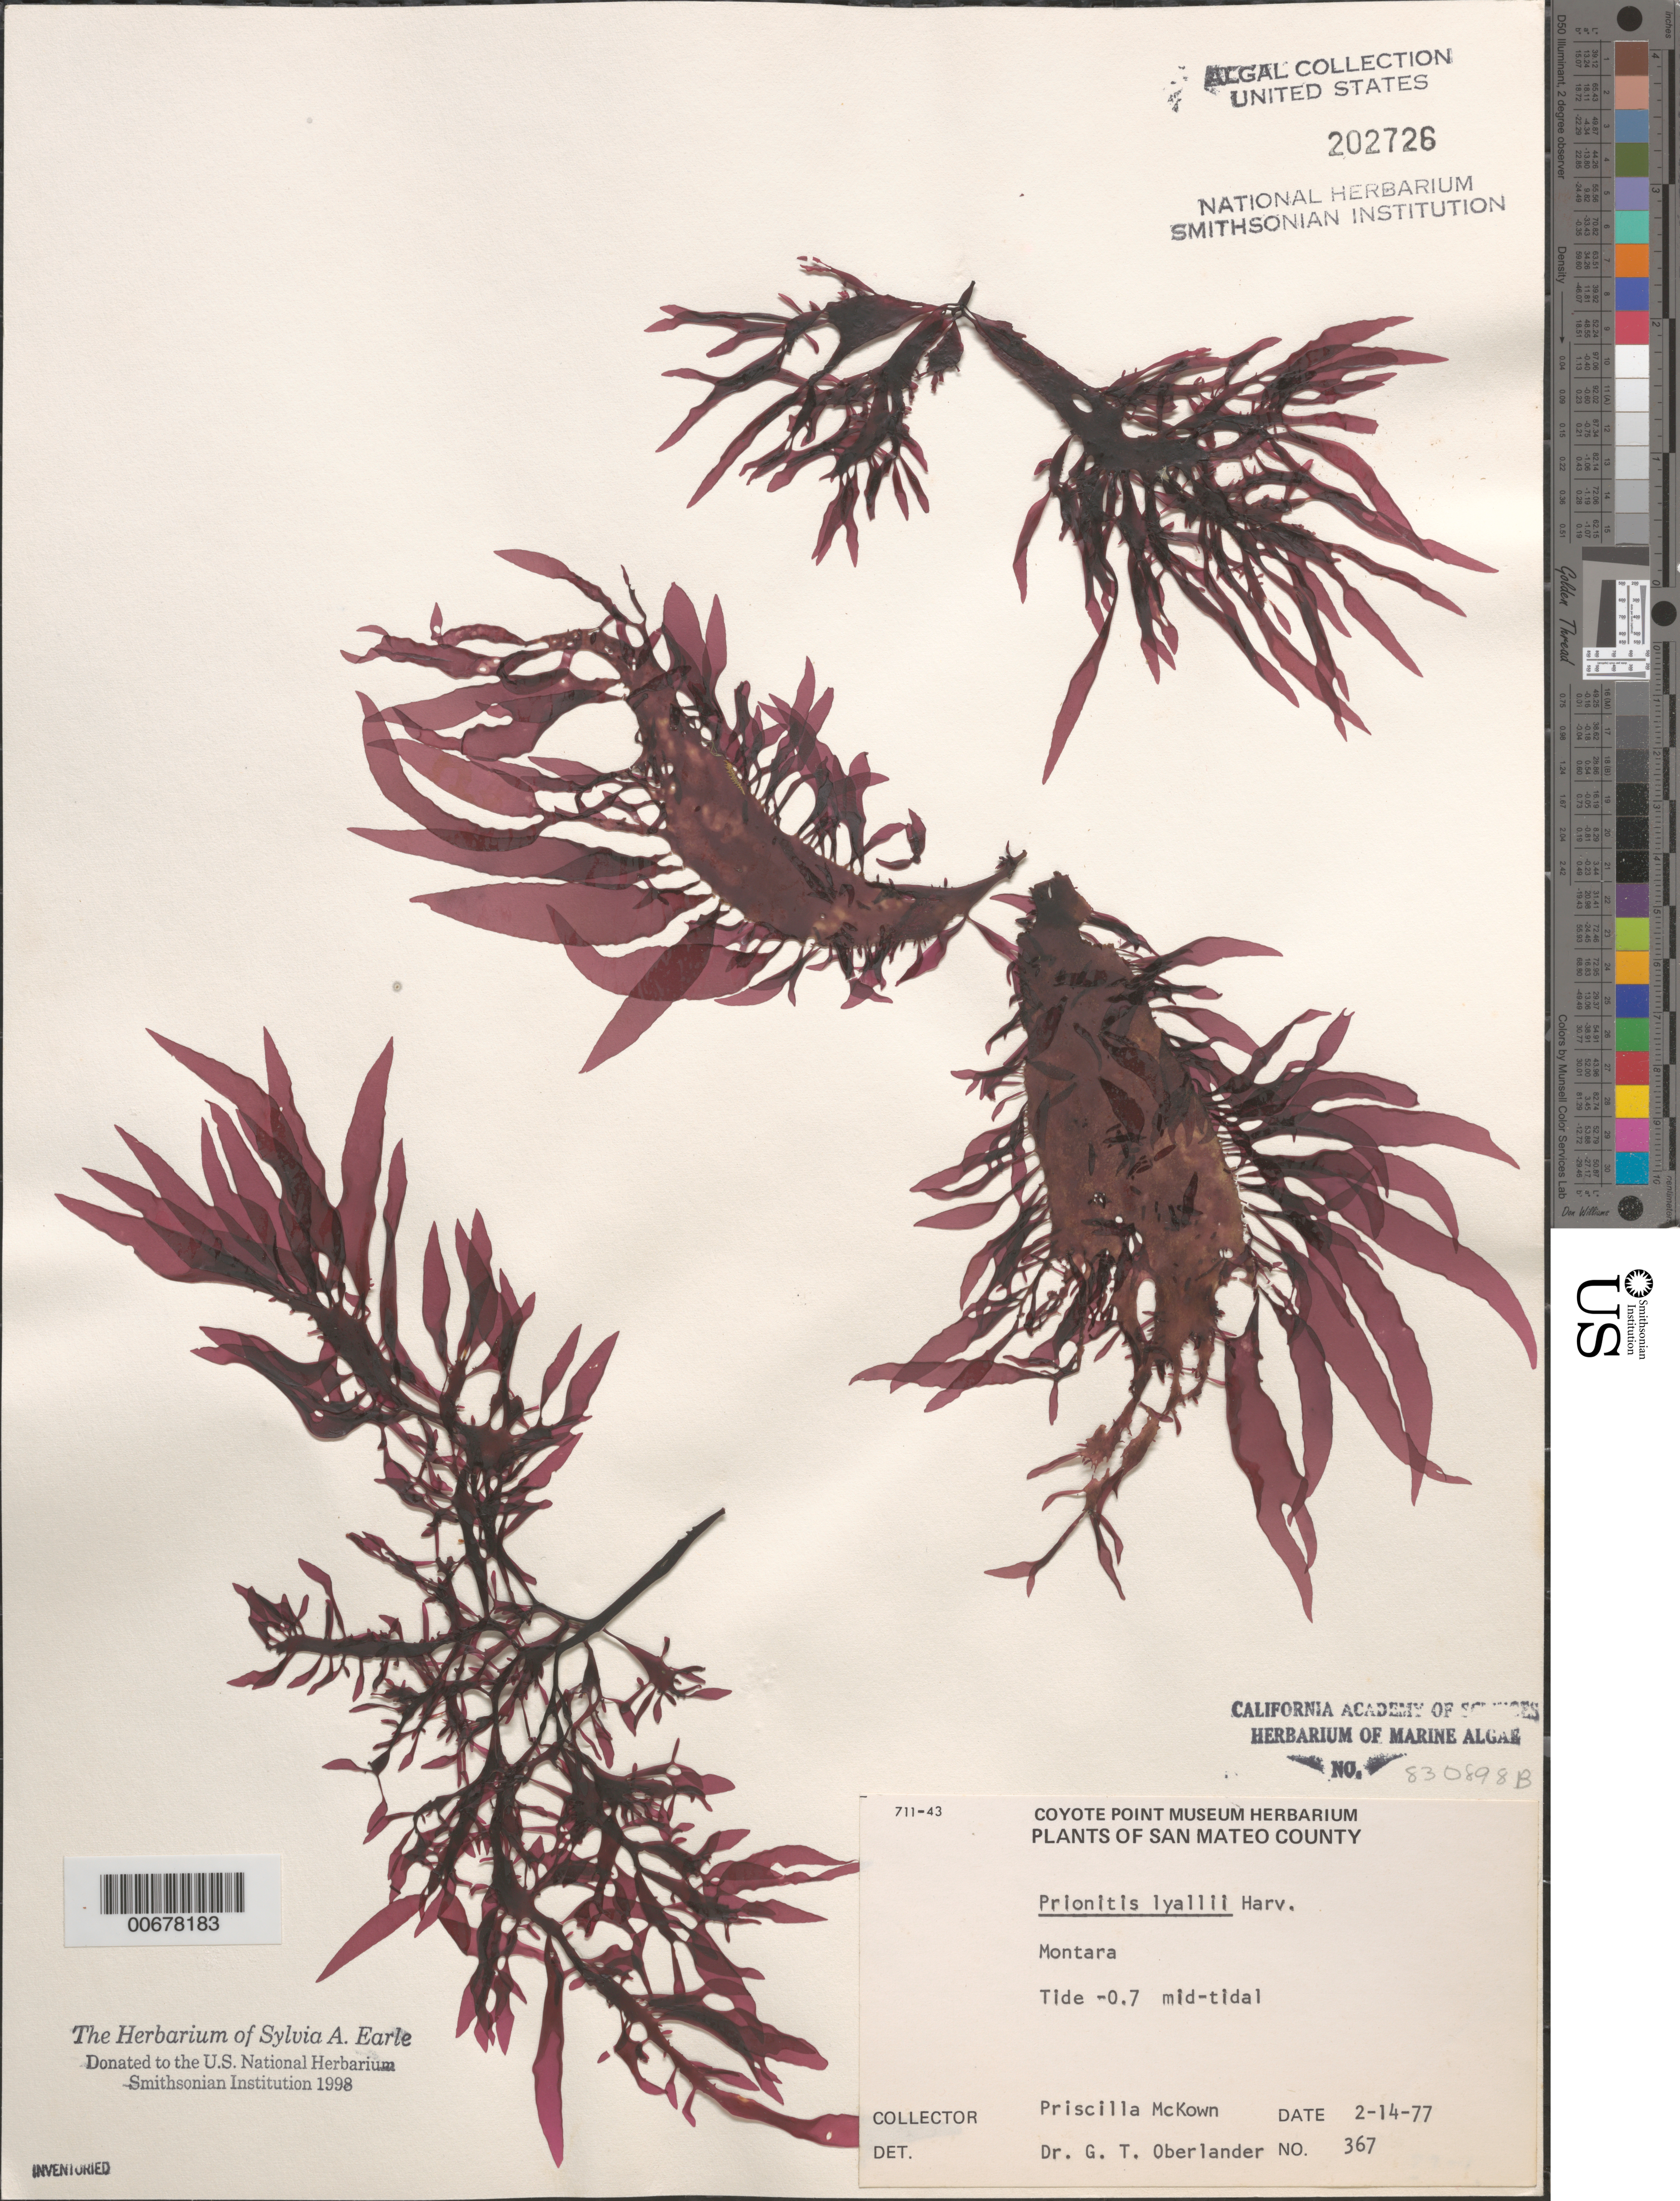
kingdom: Plantae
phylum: Rhodophyta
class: Florideophyceae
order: Cryptonemiales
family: Cryptonemiaceae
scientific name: Prionitis sternbergii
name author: (C. Agardh) J. Agardh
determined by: Algae name updating Project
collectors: P. McKown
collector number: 367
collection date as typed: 14 Feb 1977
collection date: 1977-02-14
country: United States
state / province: California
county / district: San Mateo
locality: Montara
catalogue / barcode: US 202726